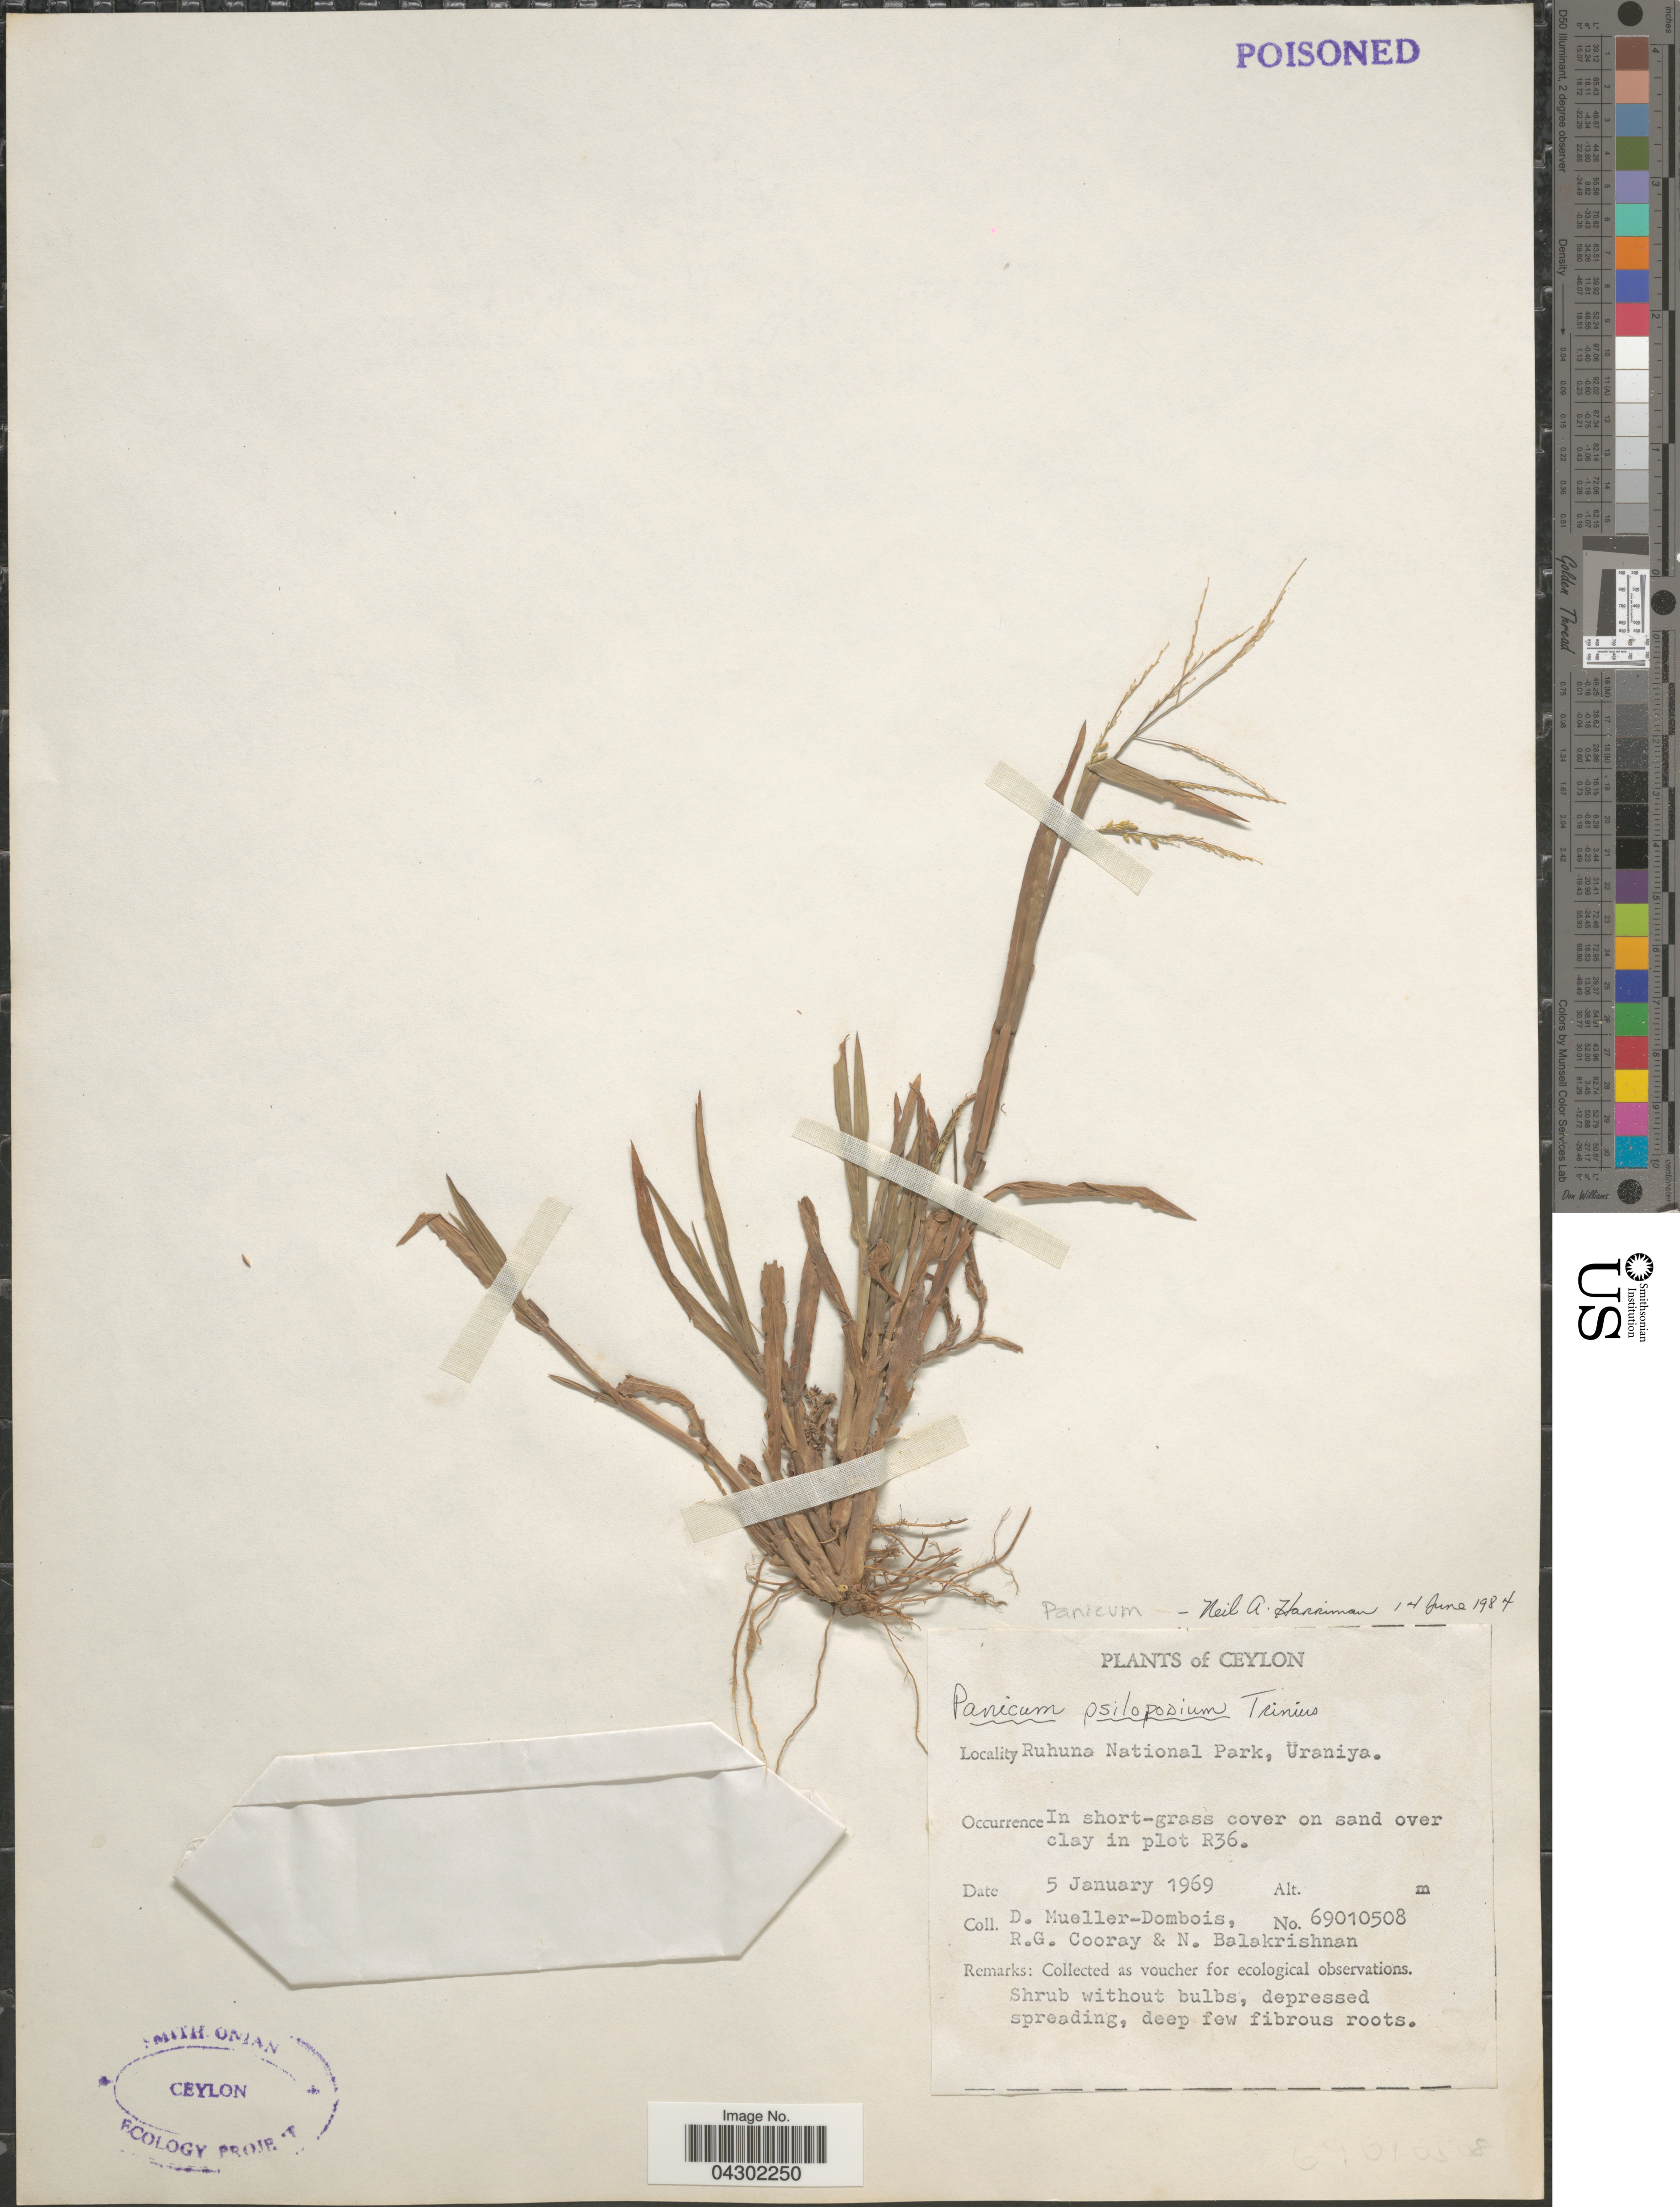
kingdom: Plantae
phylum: Tracheophyta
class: Liliopsida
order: Poales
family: Poaceae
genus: Panicum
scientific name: Panicum sumatrense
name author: P. Roth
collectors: D. Mueller-Dombois, R. Cooray & N. Balakrishnan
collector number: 69010508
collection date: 1969-01-05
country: Sri Lanka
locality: Ceylon. Ruhuna National Park, Uraniya. In short-grass cover on sand over clay in plot R36.